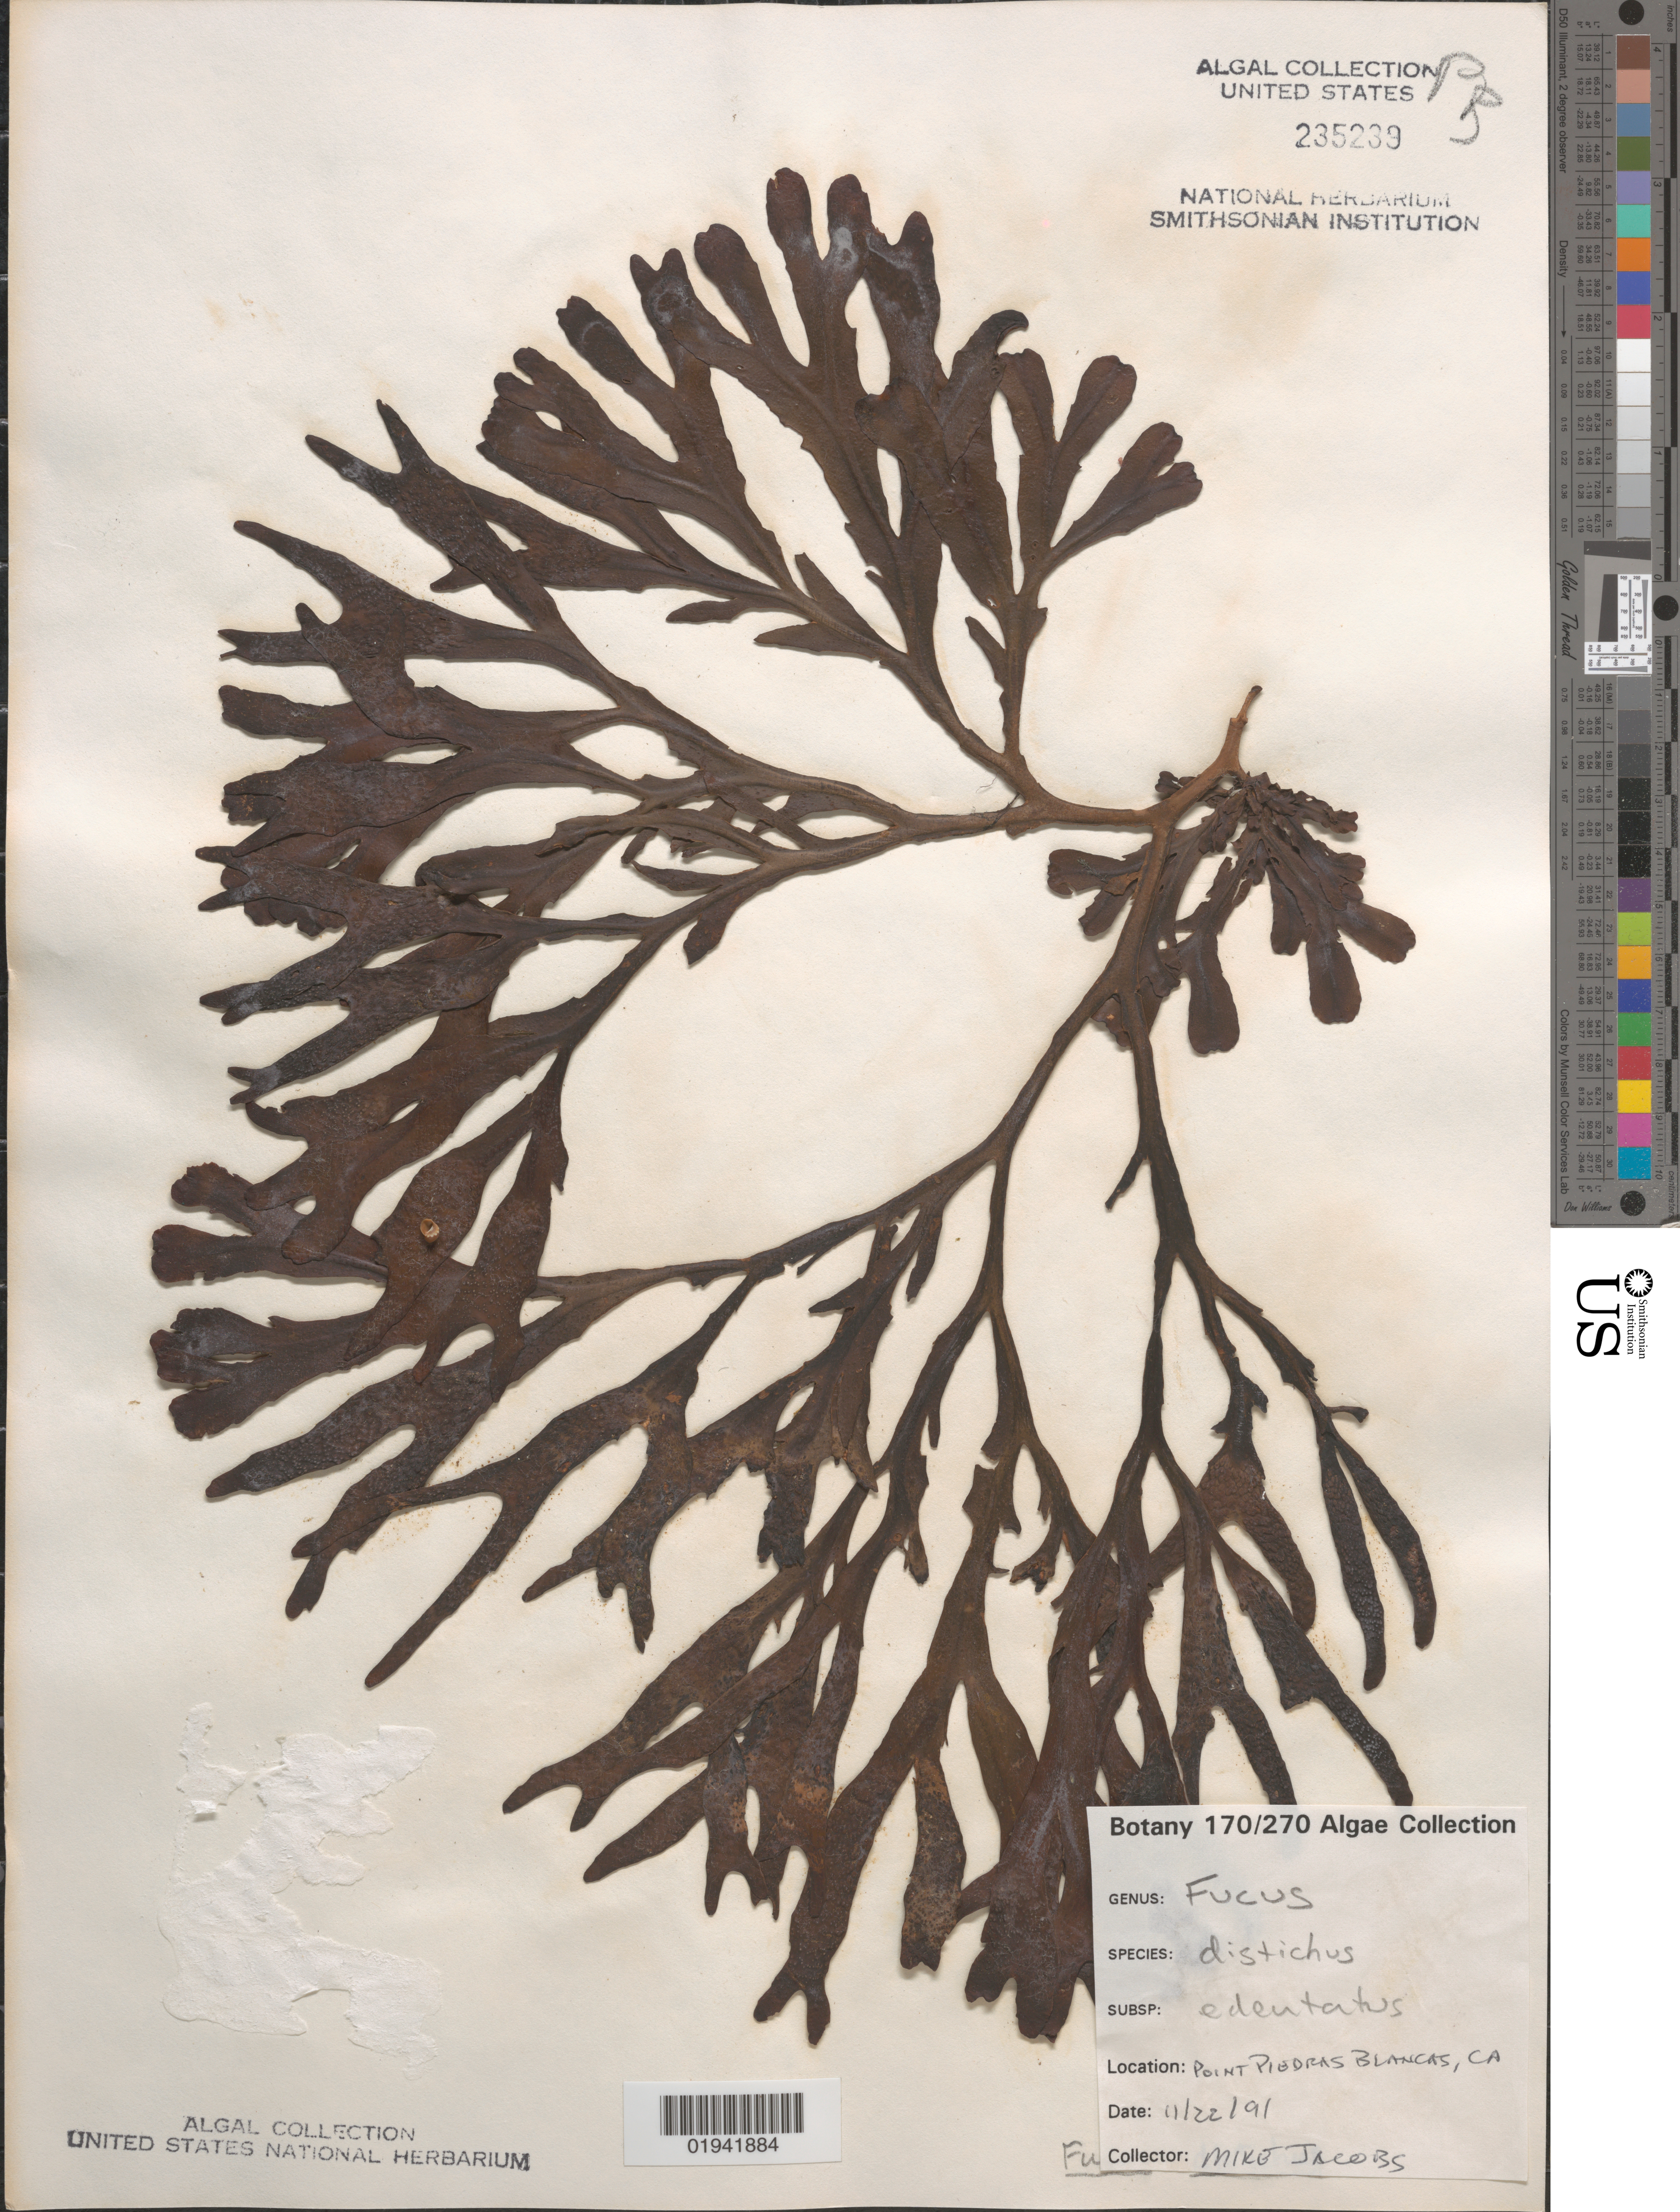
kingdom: Chromista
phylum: Ochrophyta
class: Phaeophyceae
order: Fucales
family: Fucaceae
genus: Fucus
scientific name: Fucus distichus subsp. edentatus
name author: (Bach. Pyl.) H.T. Powell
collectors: M. Jacobs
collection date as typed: Transcribed d/m/y: 22/11/91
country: United States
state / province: California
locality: Point Piedras Blancas.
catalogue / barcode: US 235239